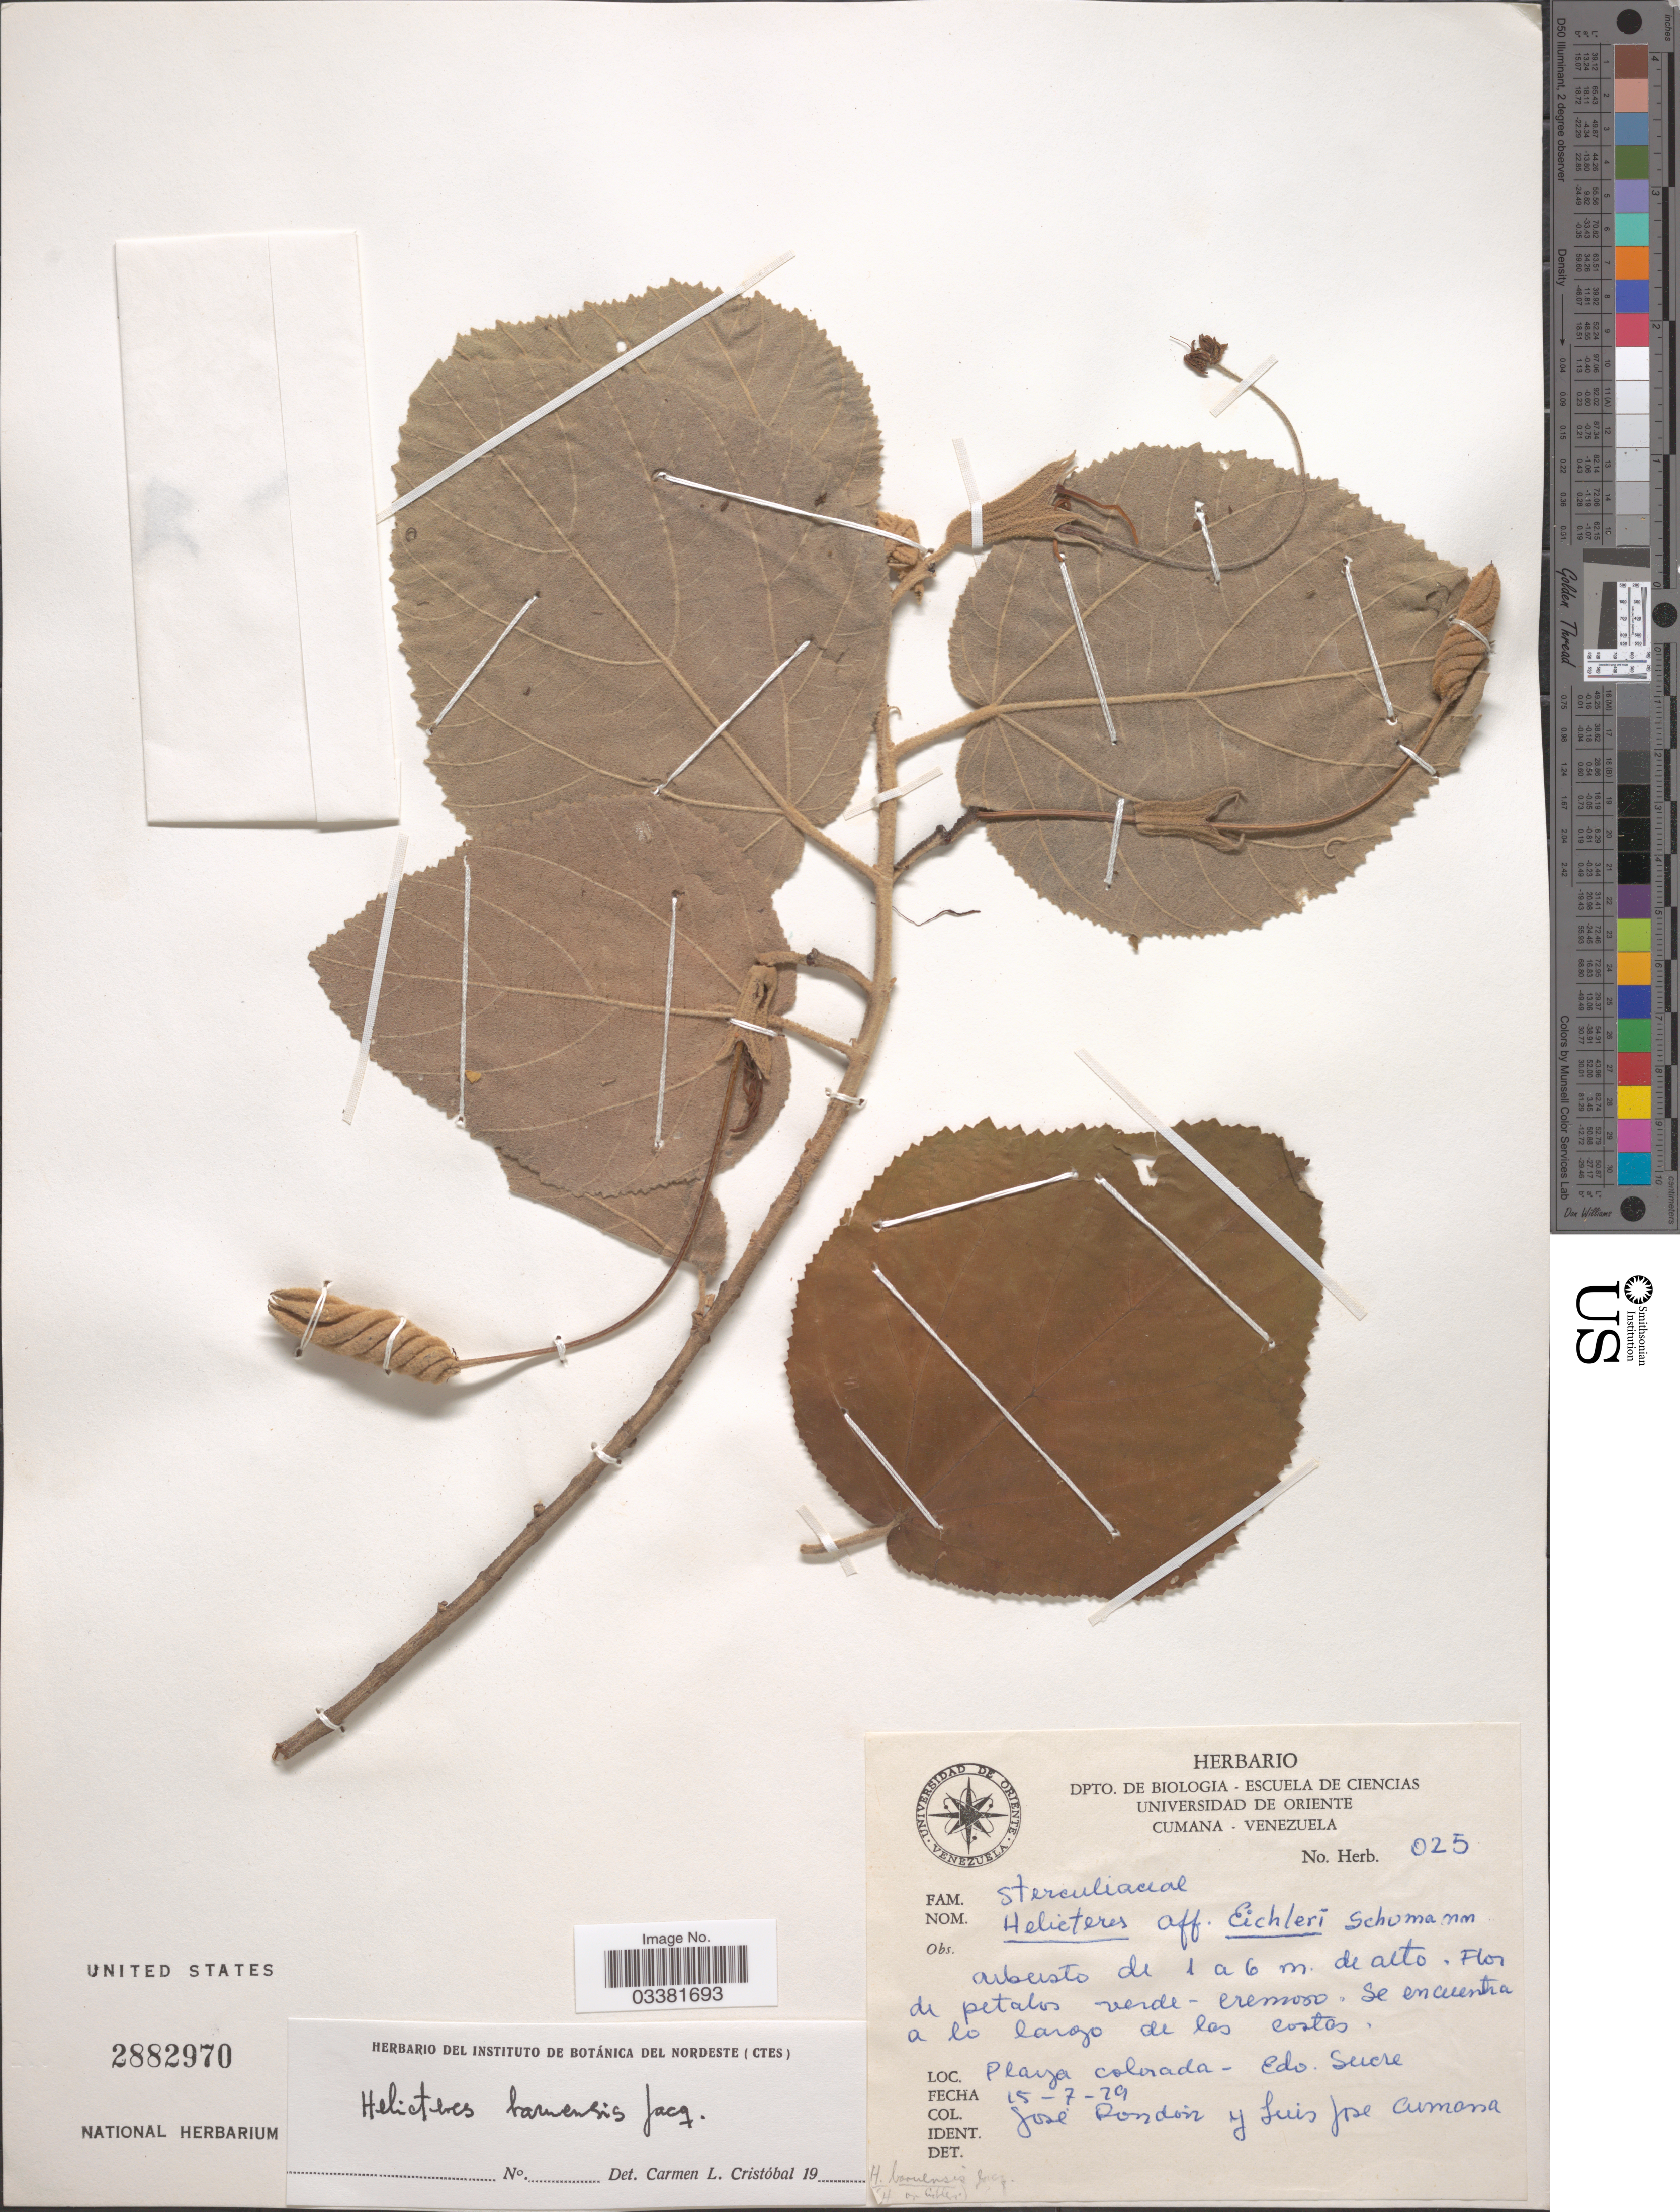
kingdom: Plantae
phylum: Tracheophyta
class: Magnoliopsida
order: Malvales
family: Malvaceae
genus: Helicteres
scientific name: Helicteres baruensis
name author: Jacq.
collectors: J. Rondón & L. Cumana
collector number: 025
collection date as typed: Transcribed d/m/y: 15/7/29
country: Venezuela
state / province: Sucre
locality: Playa Colorada.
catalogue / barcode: US 2882970